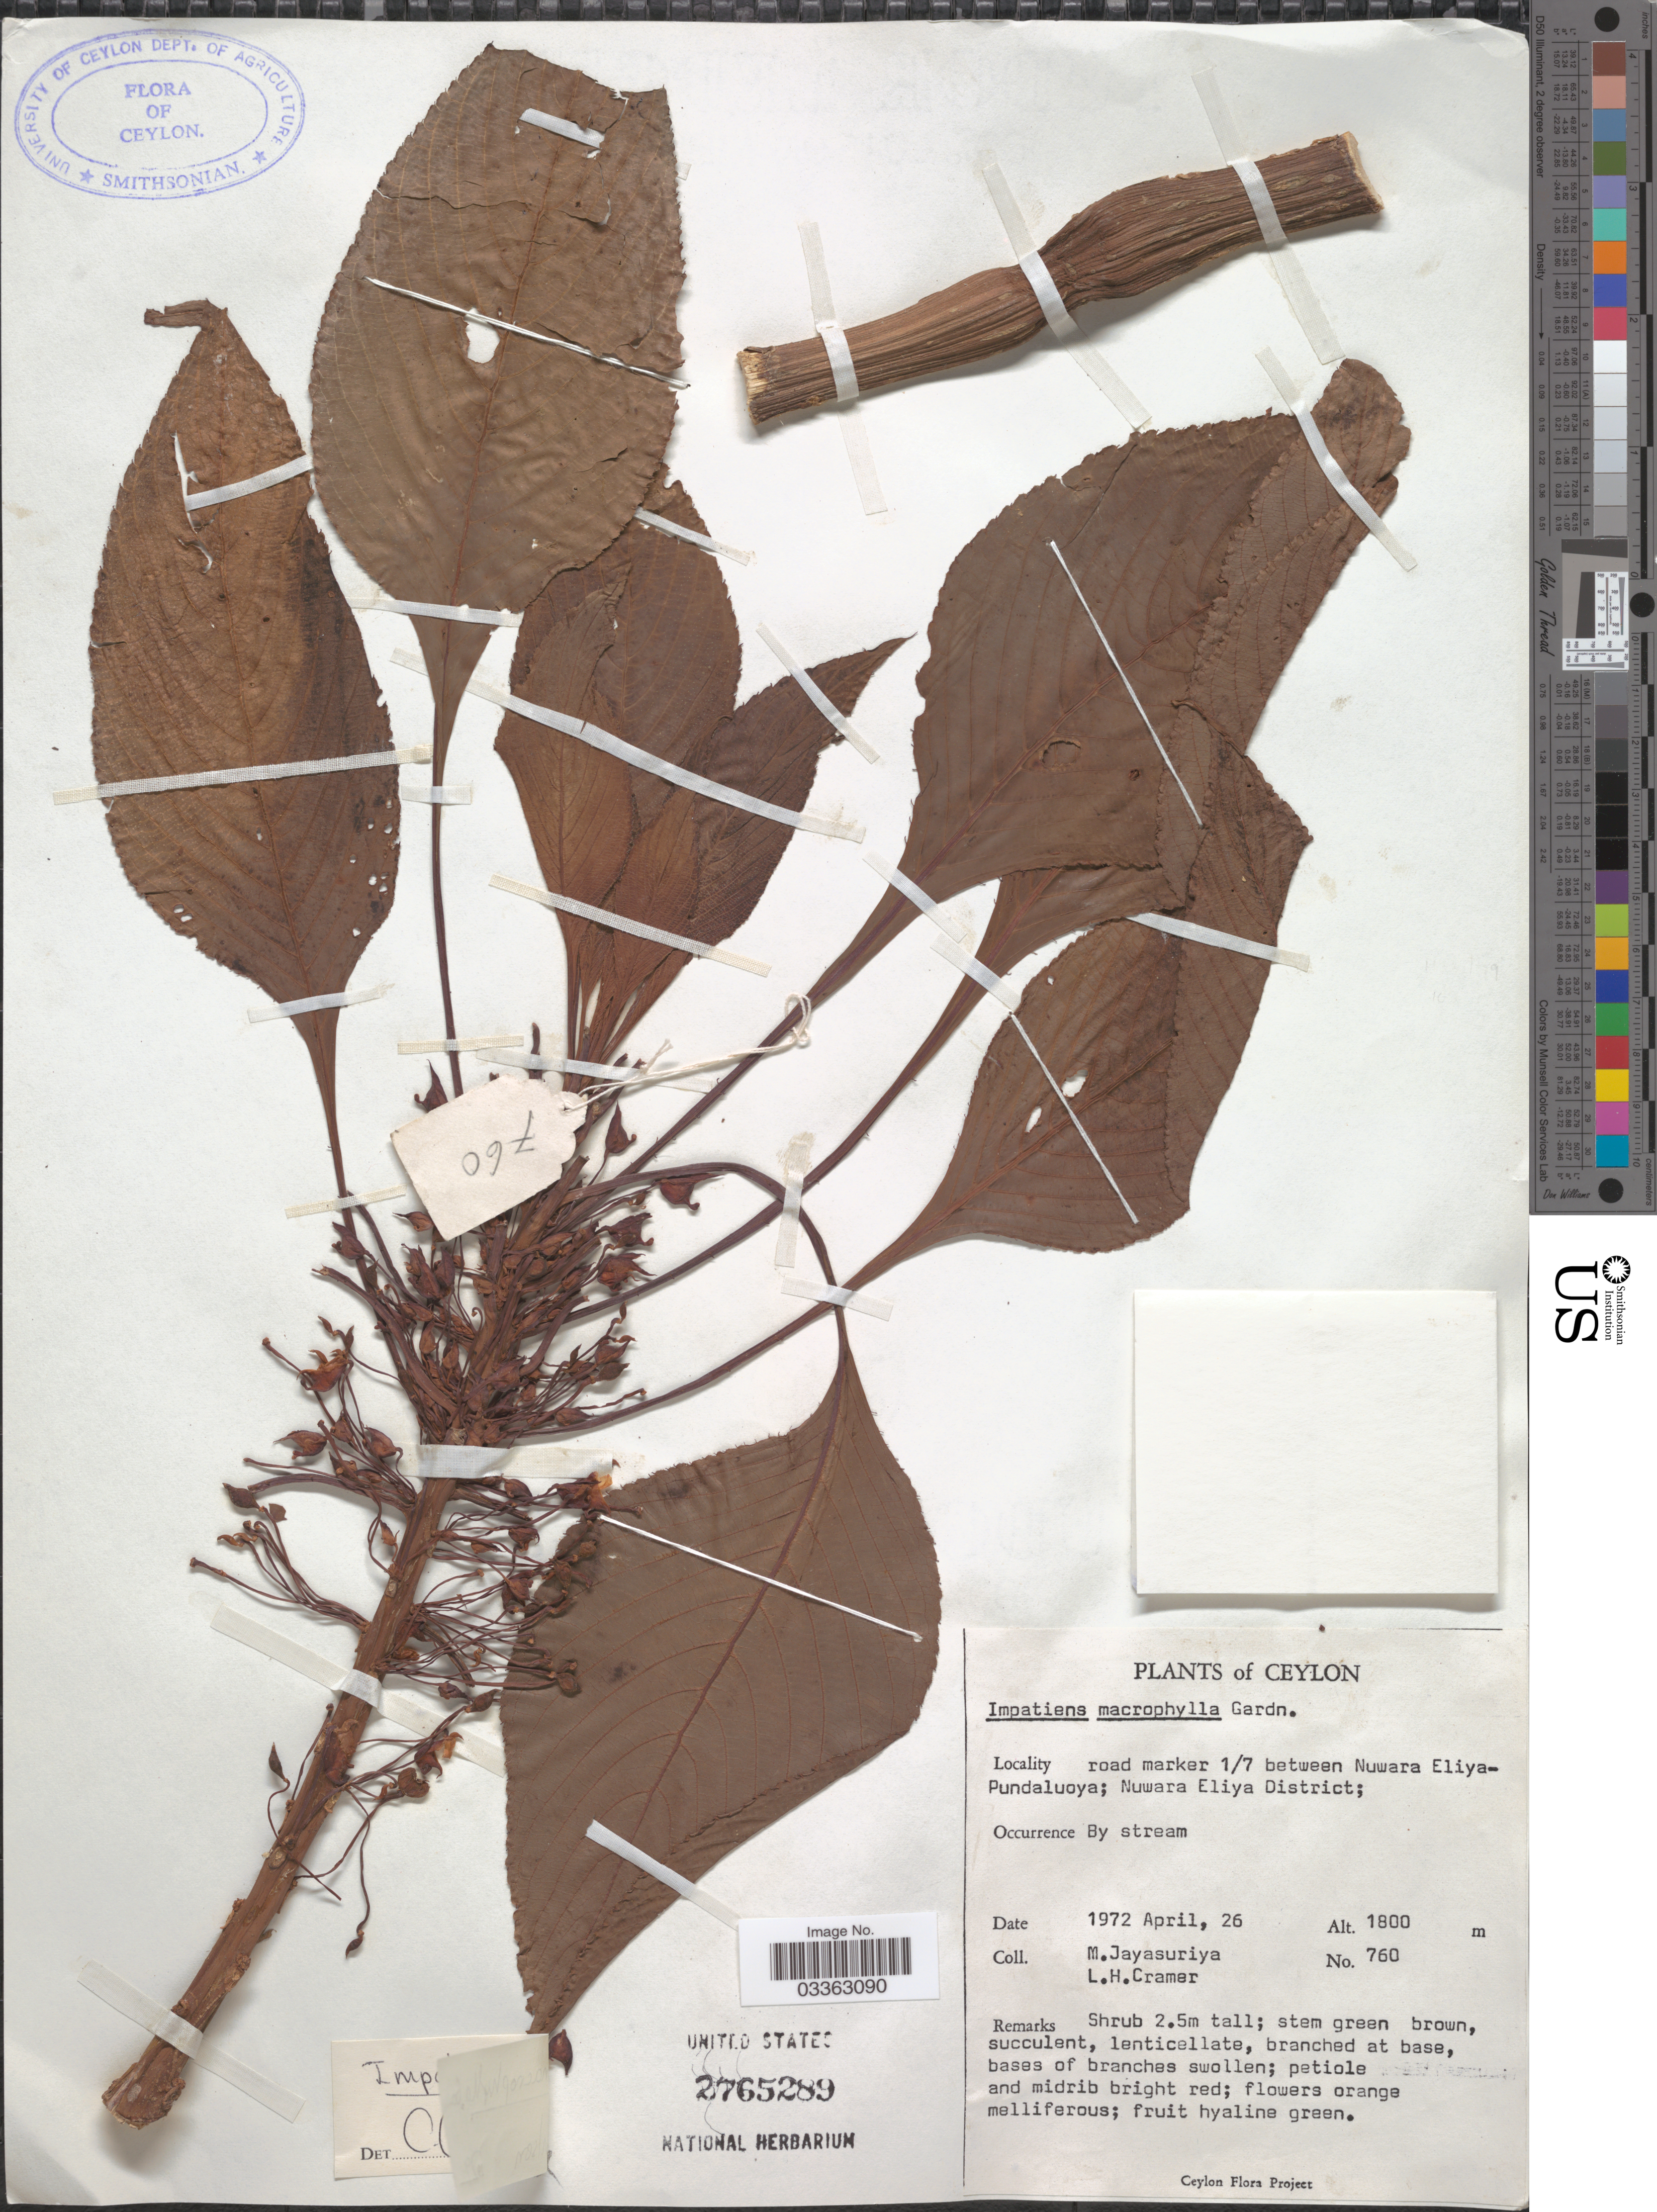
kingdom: Plantae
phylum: Tracheophyta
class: Magnoliopsida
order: Ericales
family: Balsaminaceae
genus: Impatiens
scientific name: Impatiens macrophylla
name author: Gardner ex Hook.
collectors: M. Jayasuriya & L. H. Cramer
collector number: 760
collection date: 1972-04-26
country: Sri Lanka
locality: Ceylon, road marker 1/7 between Nuwara Eliya Pundaluoya; Nuwara Eliya District.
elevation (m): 1800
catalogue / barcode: US 2765289